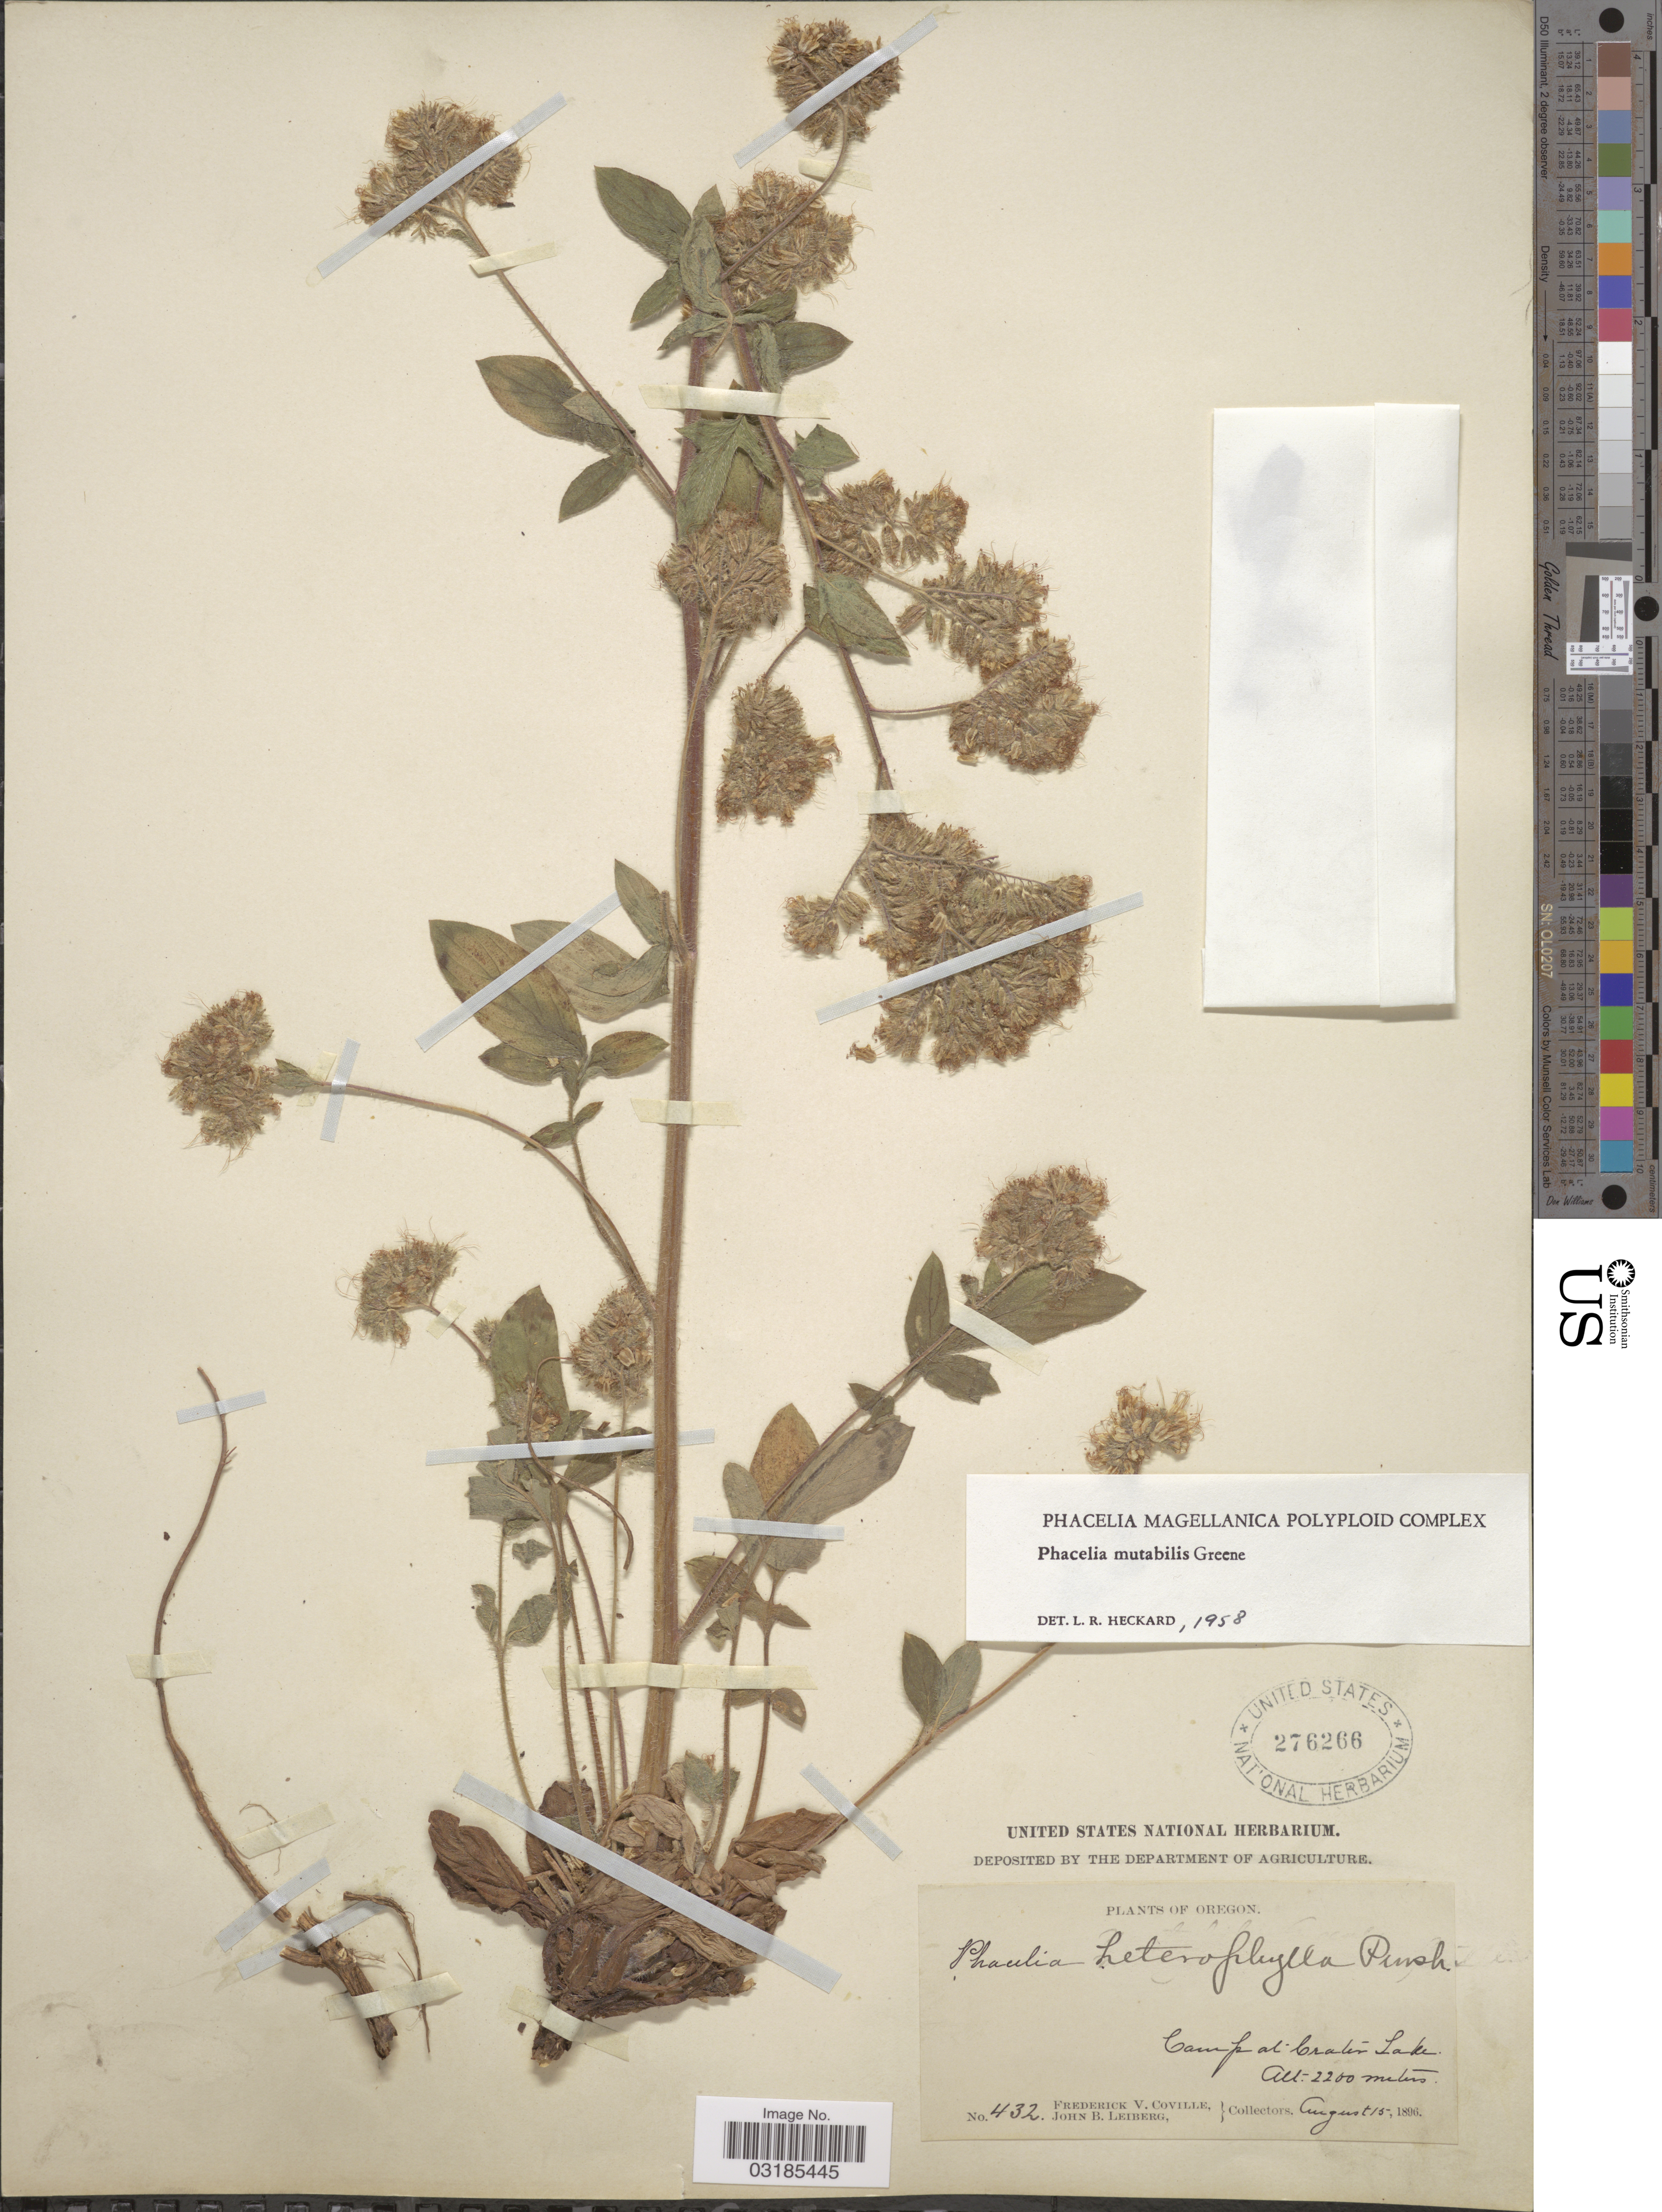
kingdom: Plantae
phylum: Tracheophyta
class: Magnoliopsida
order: Boraginales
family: Hydrophyllaceae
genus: Phacelia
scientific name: Phacelia mutabilis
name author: Greene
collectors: F. V. Coville & J. B. Leiberg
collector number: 432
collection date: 1896-08-15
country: United States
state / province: Oregon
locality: Camp at Crater Lake.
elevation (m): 2200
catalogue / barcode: US 276266